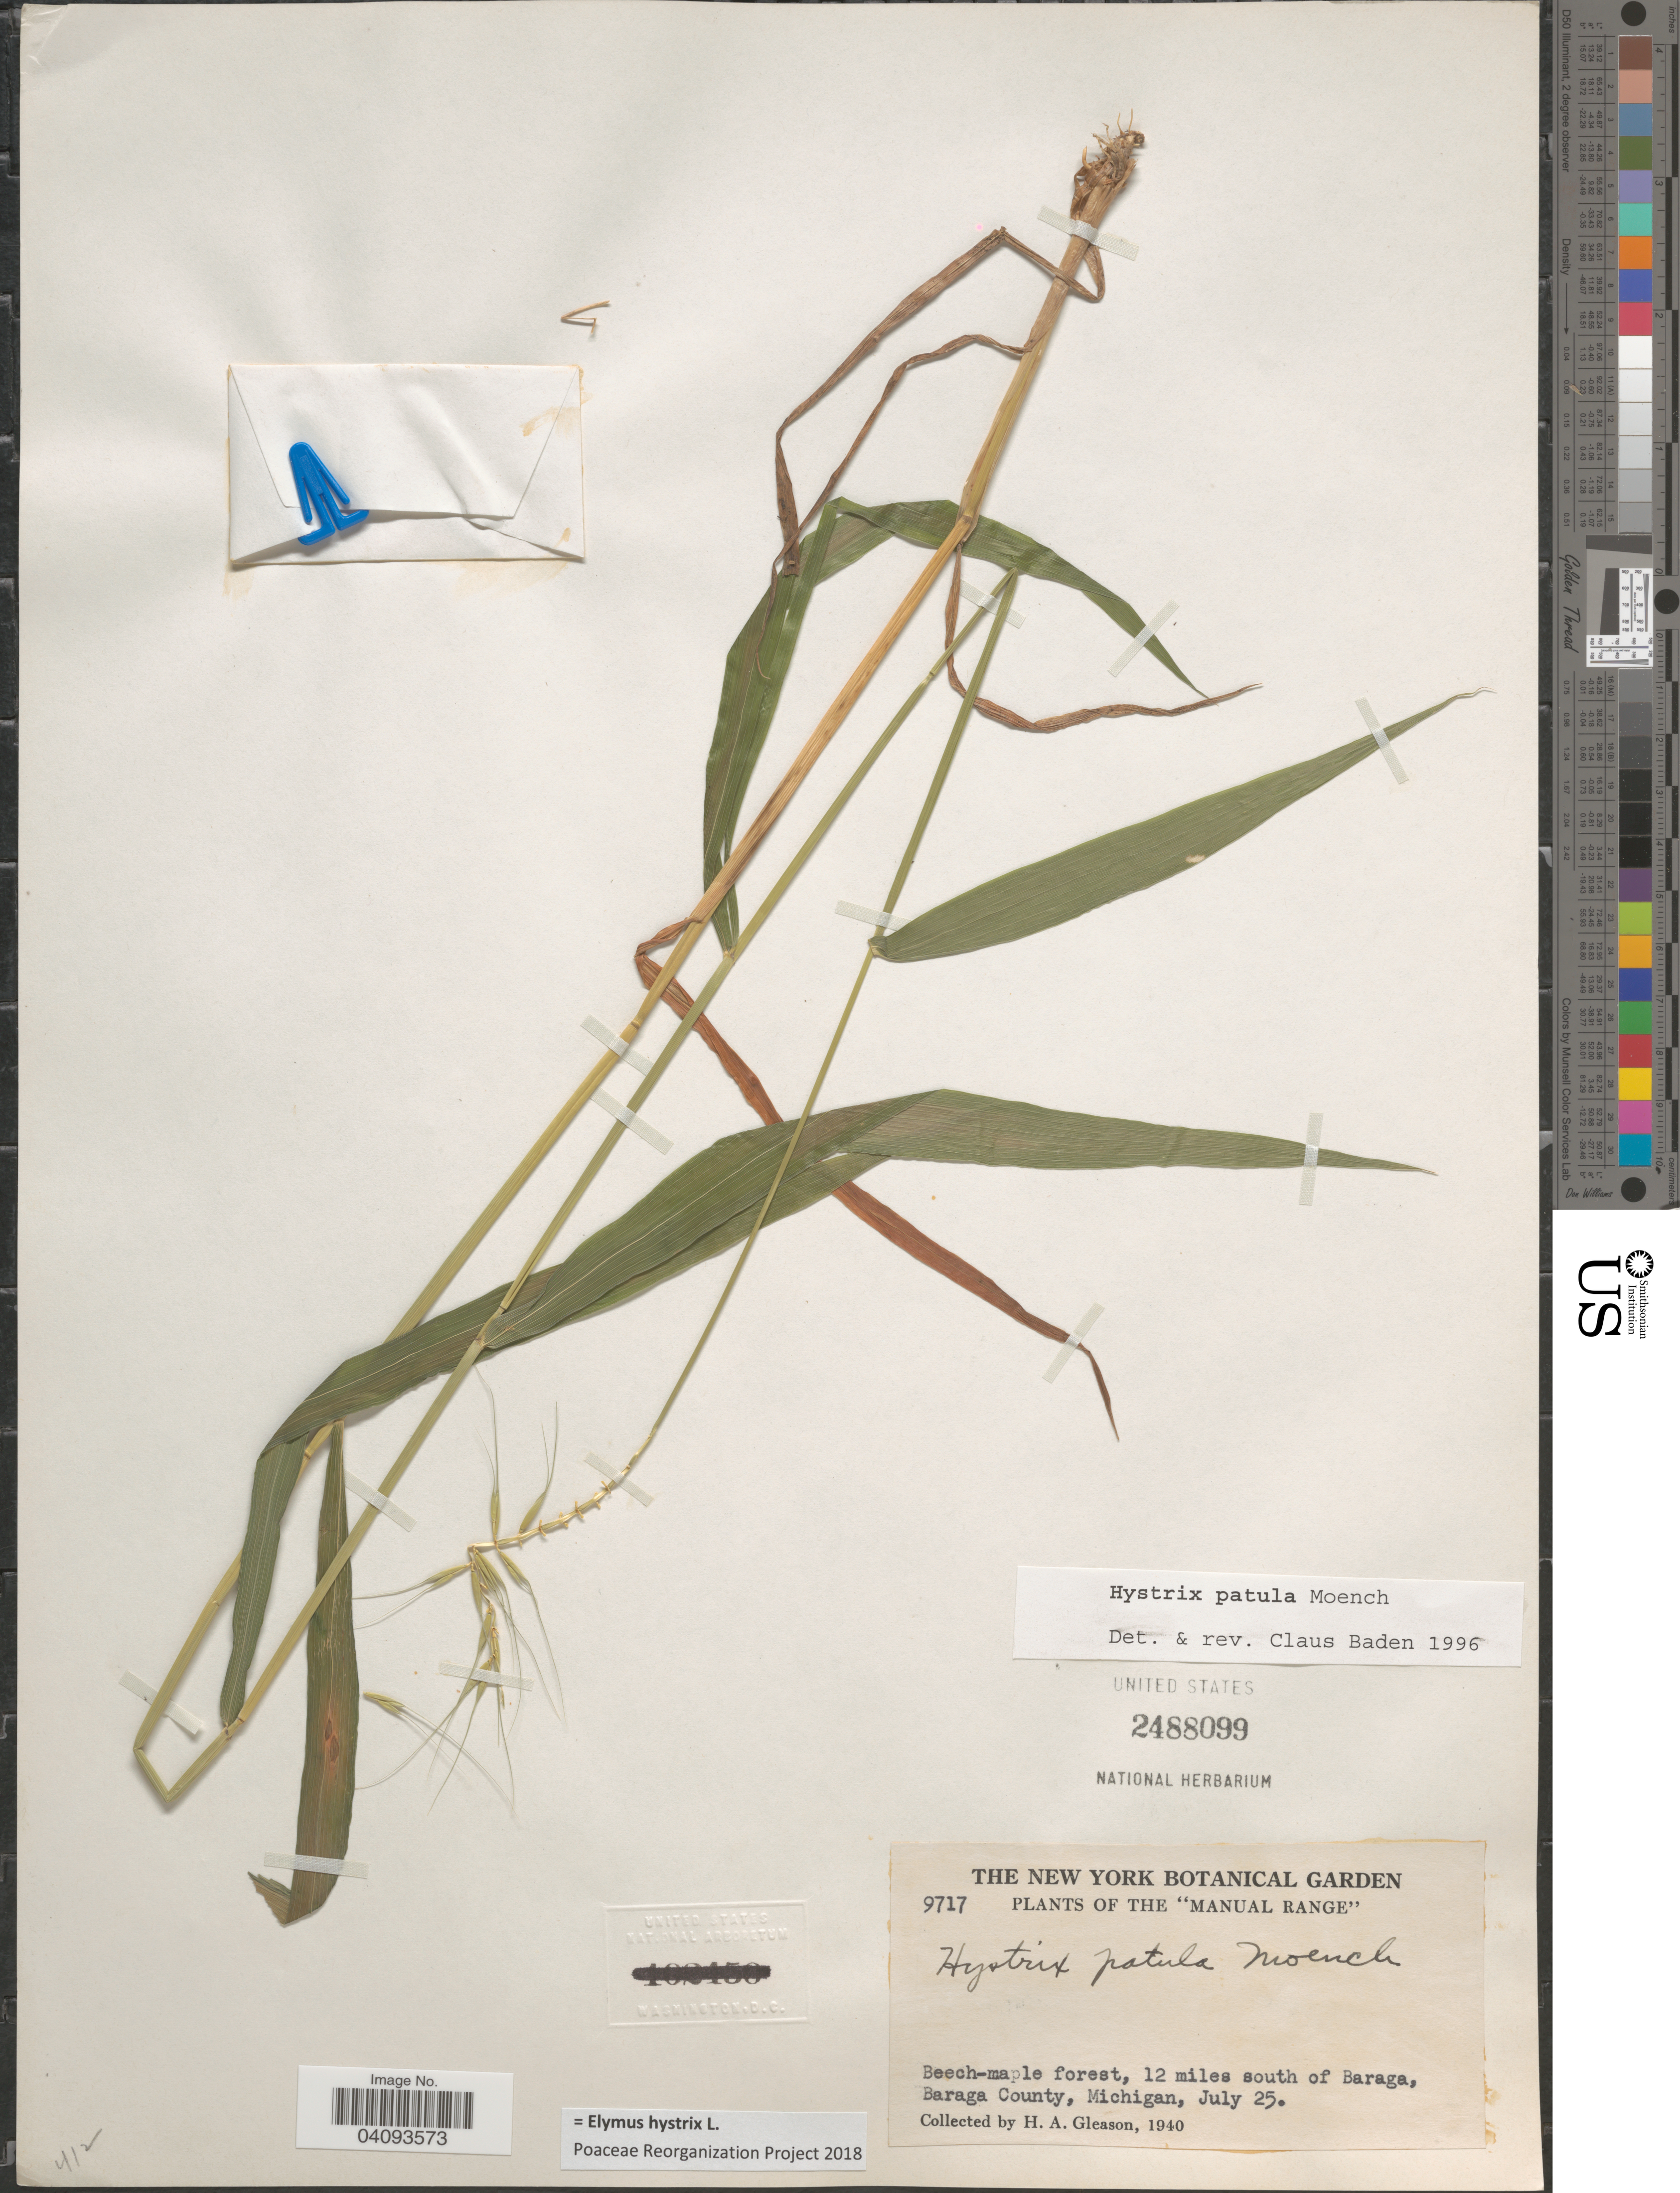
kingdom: Plantae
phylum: Tracheophyta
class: Liliopsida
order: Poales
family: Poaceae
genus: Elymus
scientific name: Elymus hystrix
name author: L.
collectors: H. A. Gleason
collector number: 9717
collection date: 1940-07-25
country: United States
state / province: Michigan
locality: Beech-maple forest, 12 miles south of Baraga, Baraga County. The "Manual Range".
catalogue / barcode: US 2488099